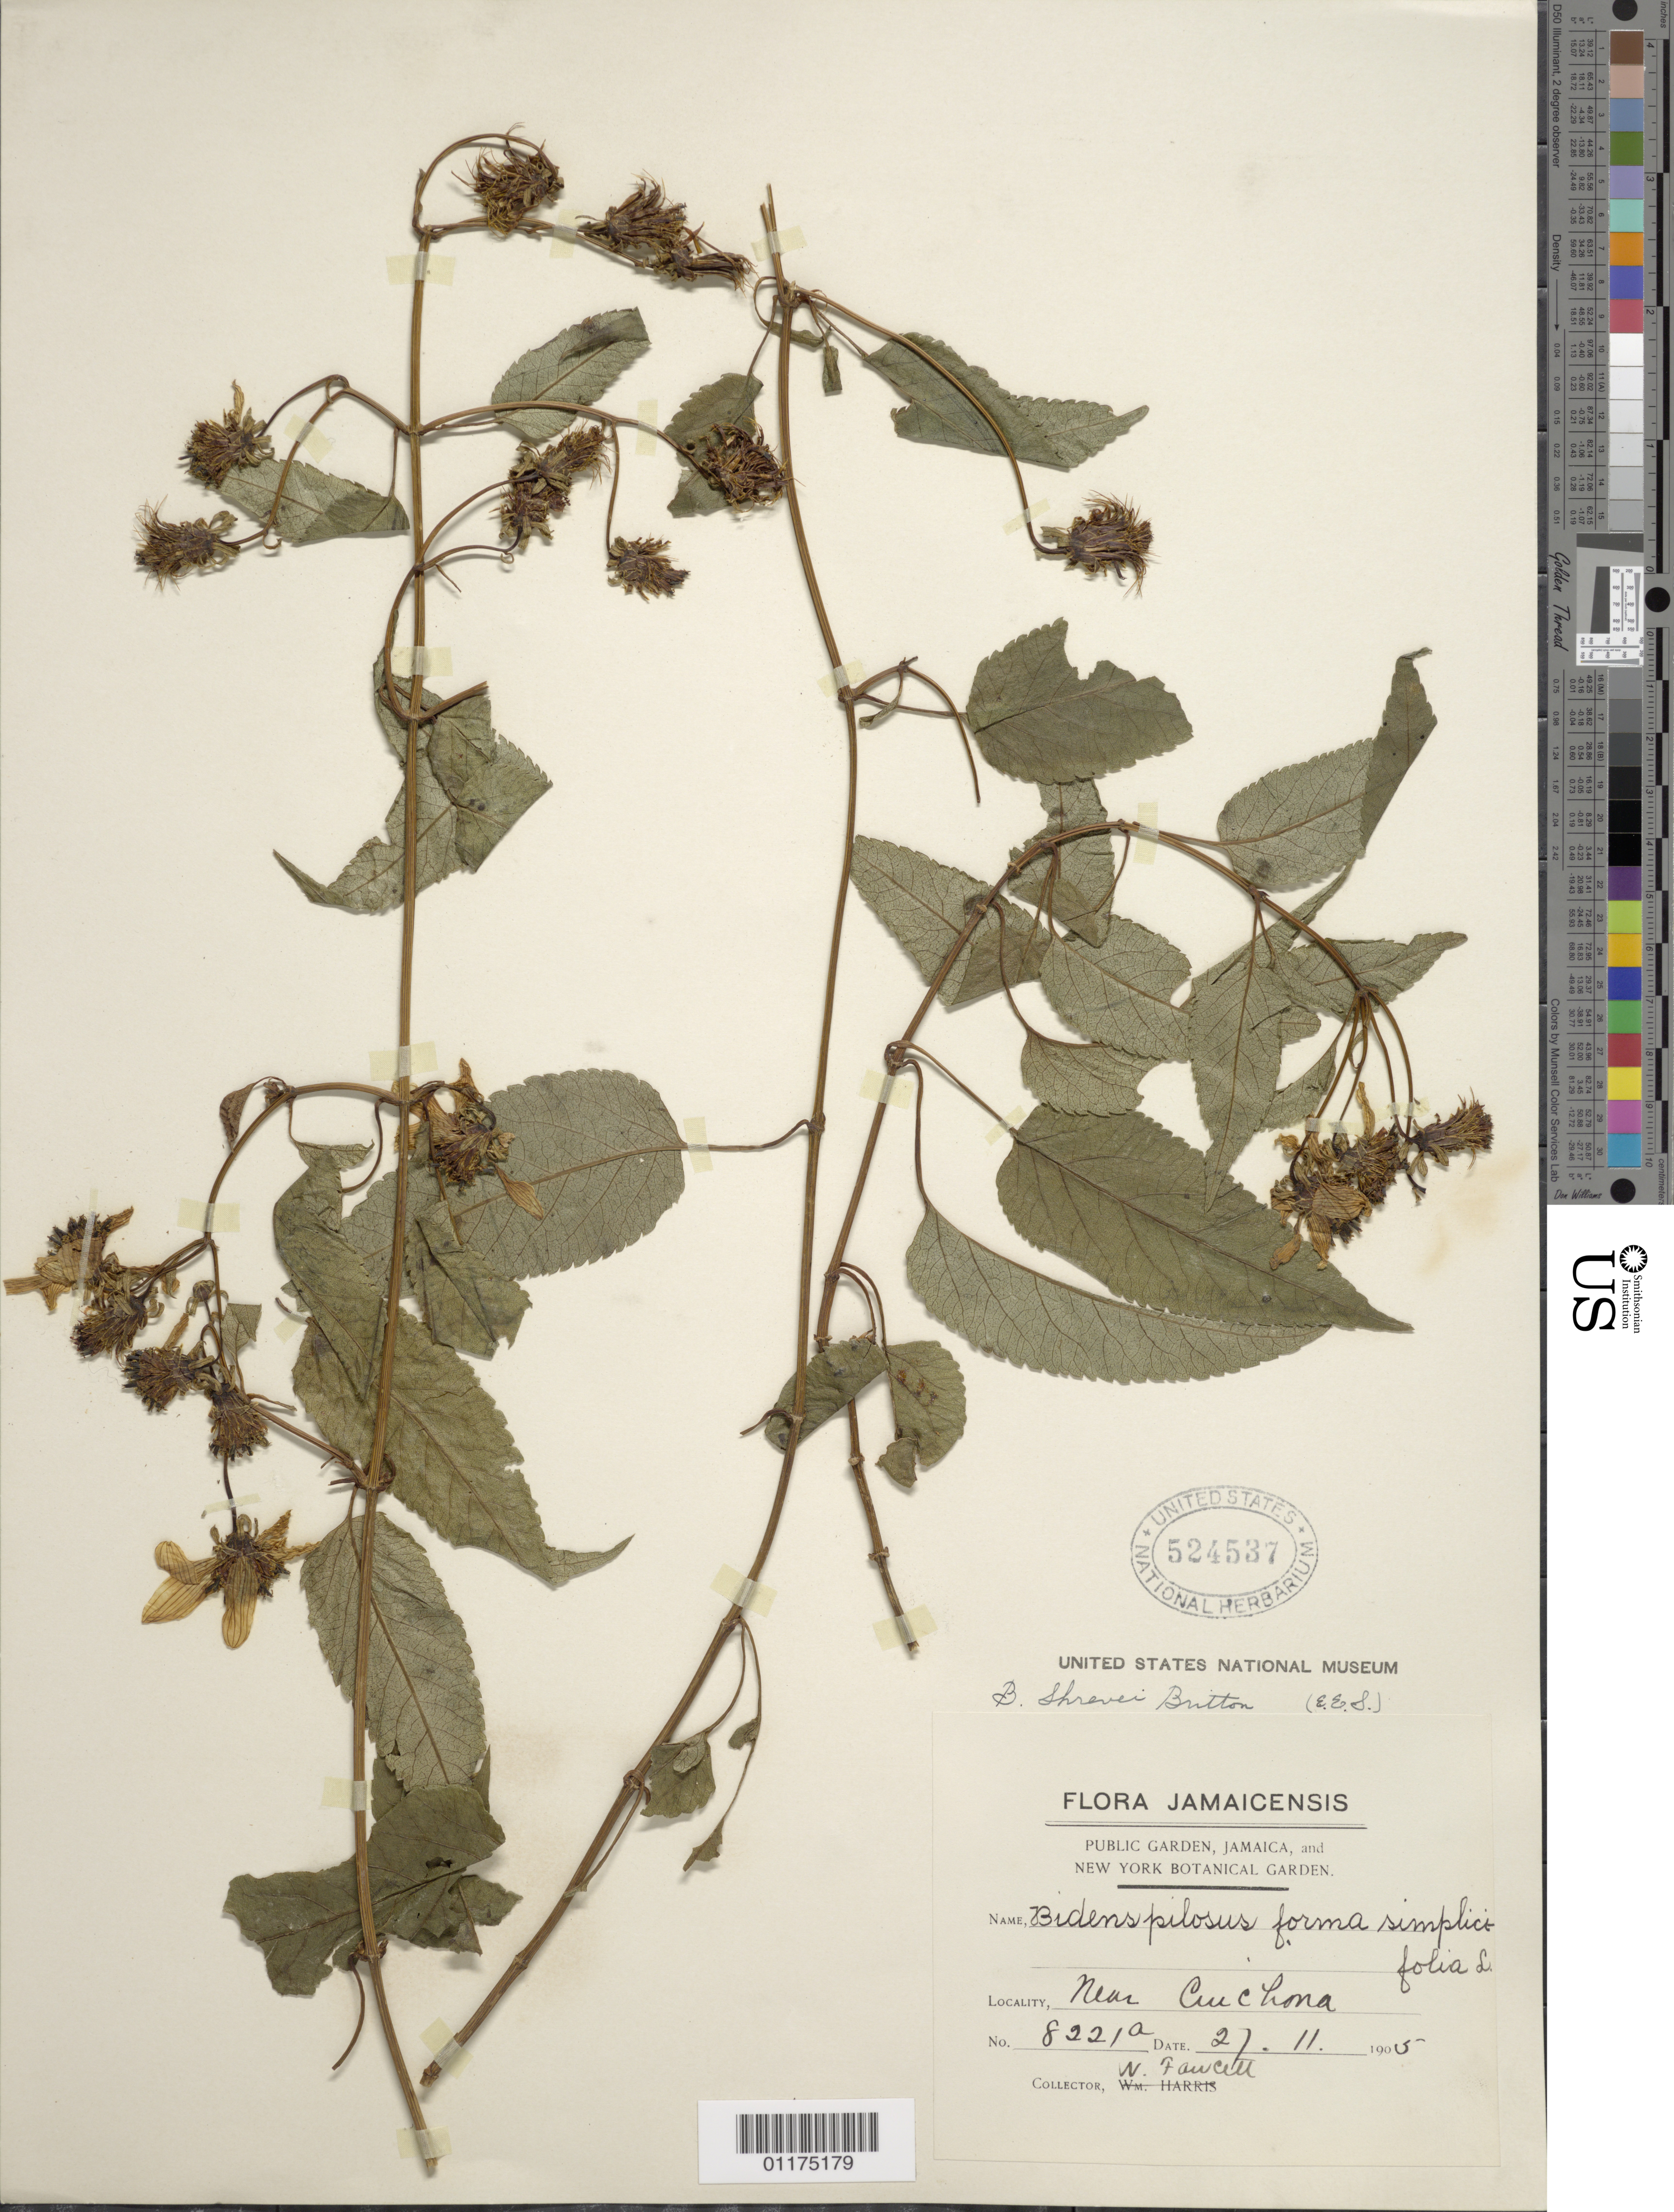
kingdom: Plantae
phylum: Tracheophyta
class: Magnoliopsida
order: Asterales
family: Asteraceae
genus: Bidens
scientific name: Bidens shrevei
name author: Britton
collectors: W. Fawcett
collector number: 8221 A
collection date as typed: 27 Nov 1905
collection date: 1905-11-27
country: Jamaica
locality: Near Cuchona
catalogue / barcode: US 524537